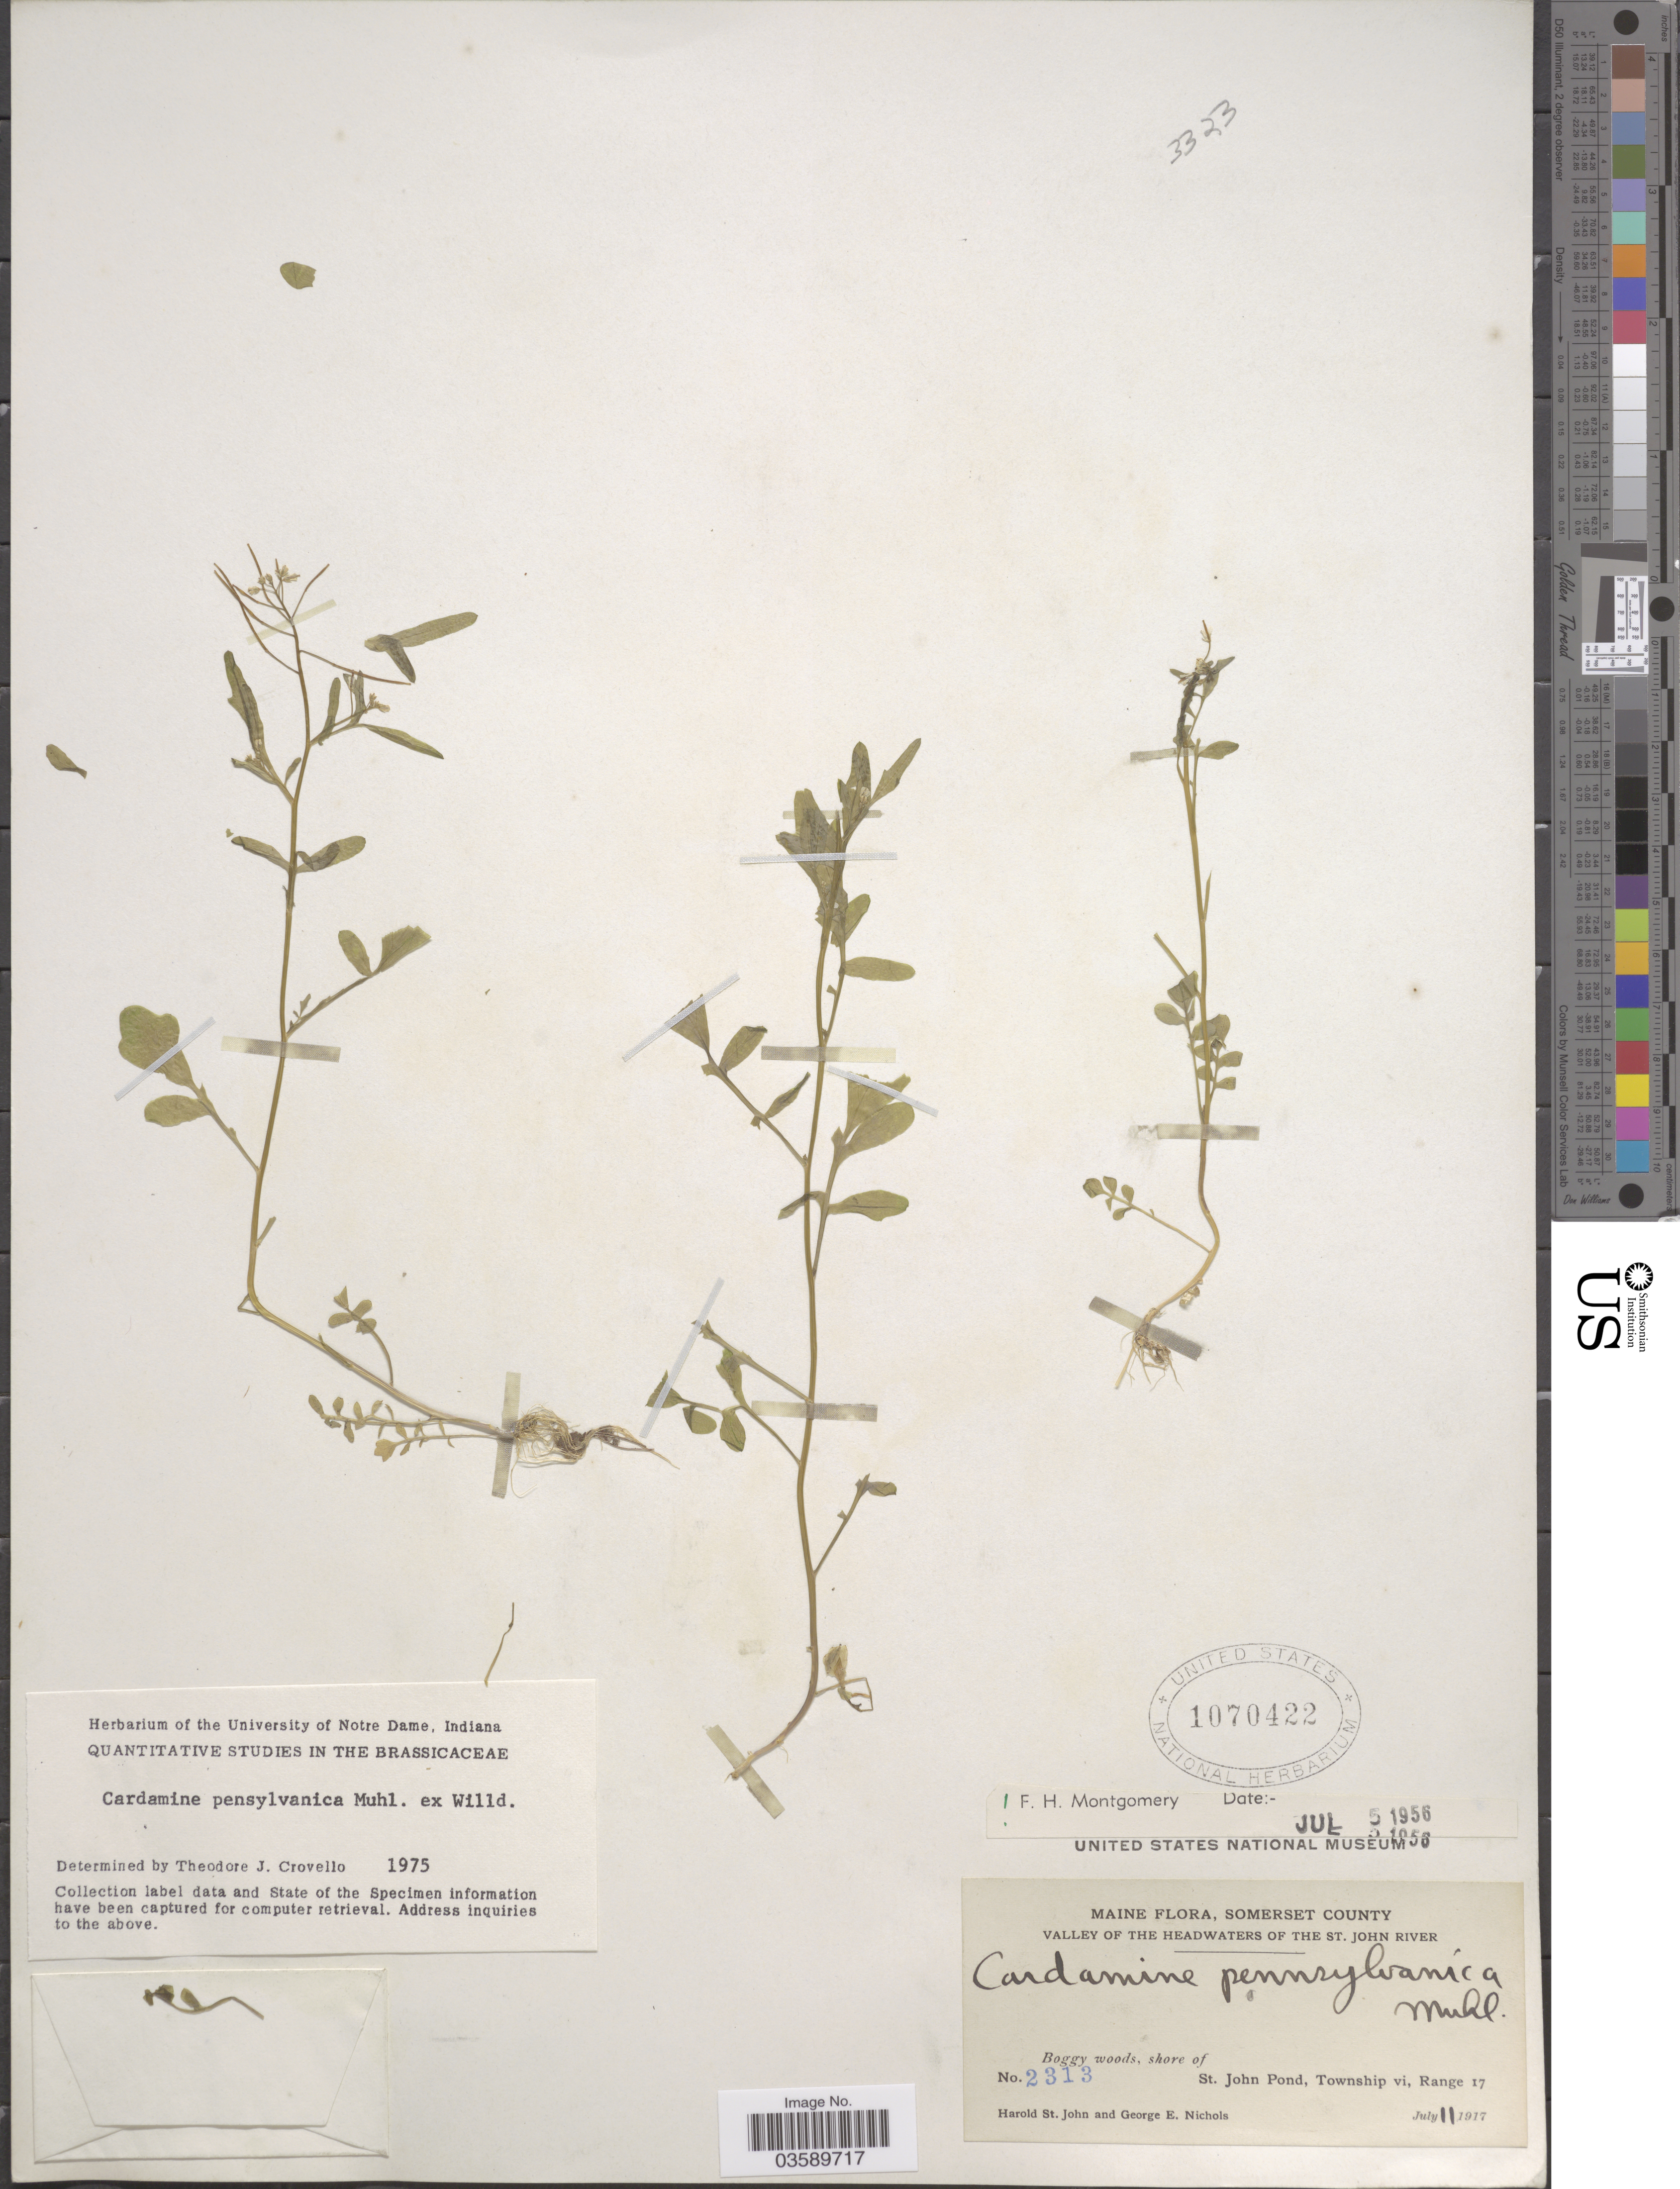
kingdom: Plantae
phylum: Tracheophyta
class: Magnoliopsida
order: Brassicales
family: Brassicaceae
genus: Cardamine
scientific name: Cardamine pensylvanica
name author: Muhl. ex Willd.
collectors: H. St. John & G. E. Nichols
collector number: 2313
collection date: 1917-07-11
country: United States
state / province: Maine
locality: Somerset County. Valley of the Headwaters of the St. John River. Boggy woods, shore of St. John Pond, Township vi, Range 17.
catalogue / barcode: US 1070422